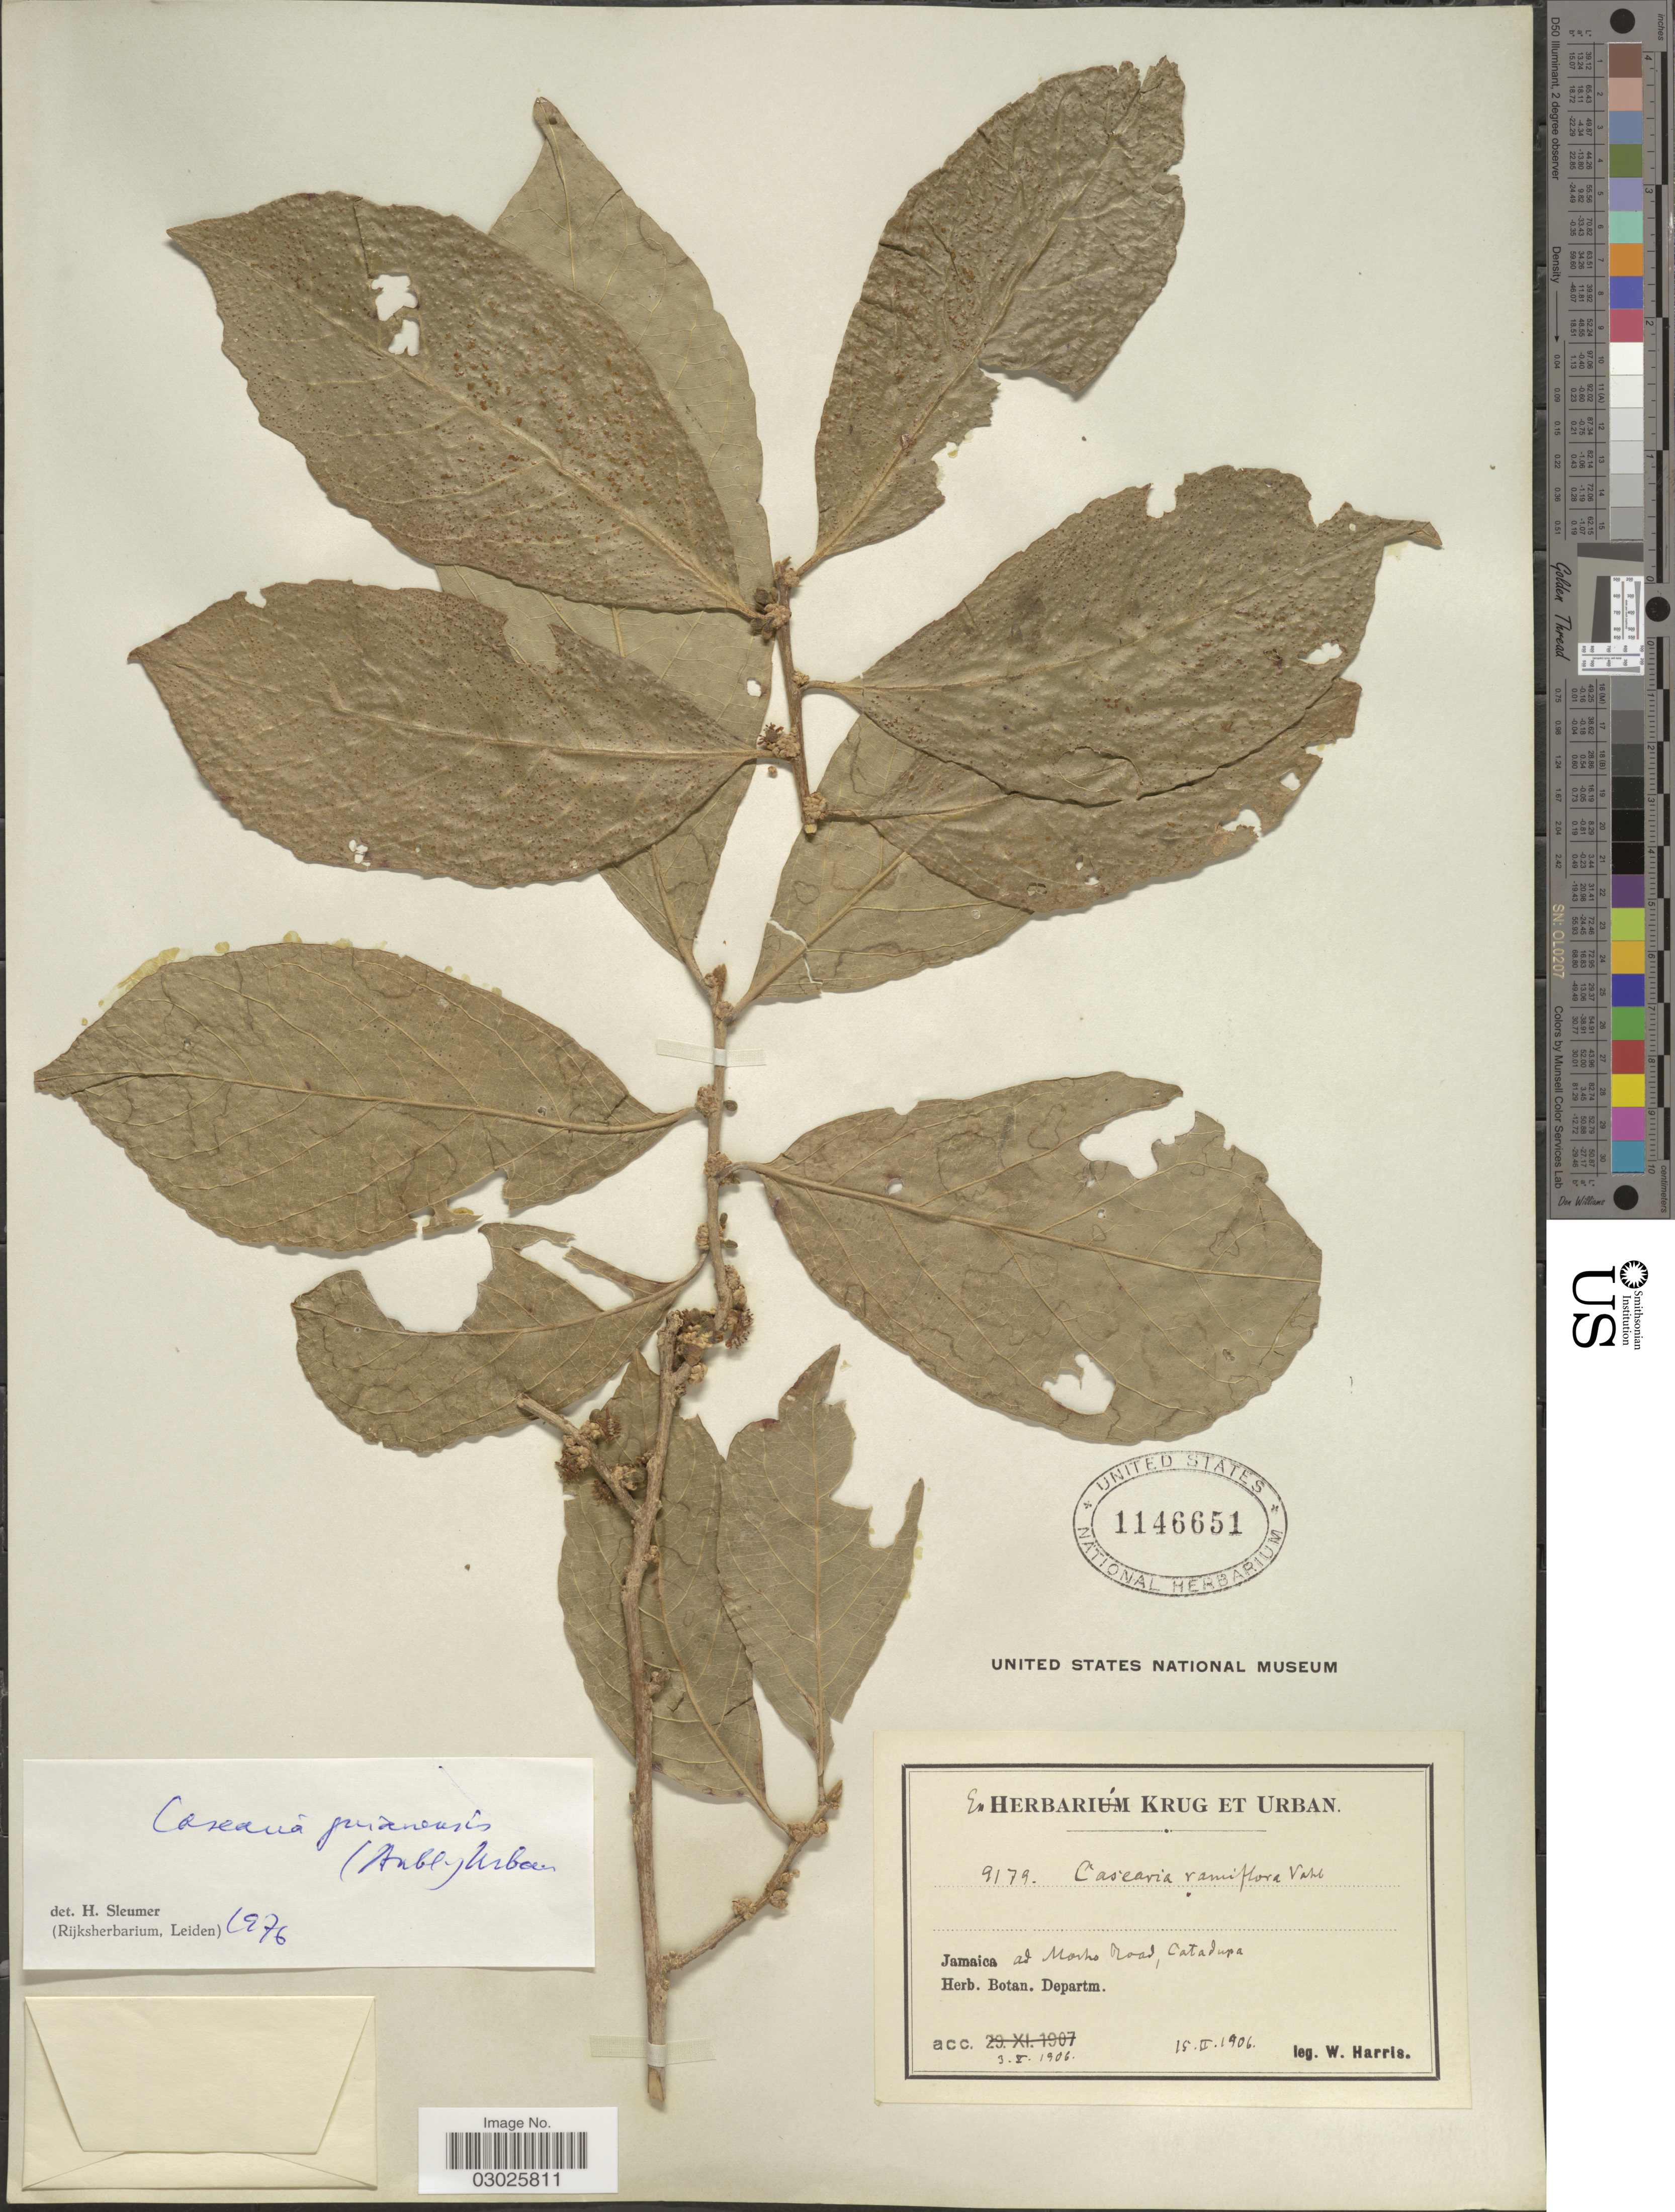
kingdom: Plantae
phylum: Tracheophyta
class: Magnoliopsida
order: Malpighiales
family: Salicaceae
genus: Casearia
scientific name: Casearia guianensis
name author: (Aubl.) Urb.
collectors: W. Harris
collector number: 9179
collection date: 1906-02-15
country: Jamaica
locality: Ad Mocho Road, Catadupa.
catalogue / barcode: US 1146651